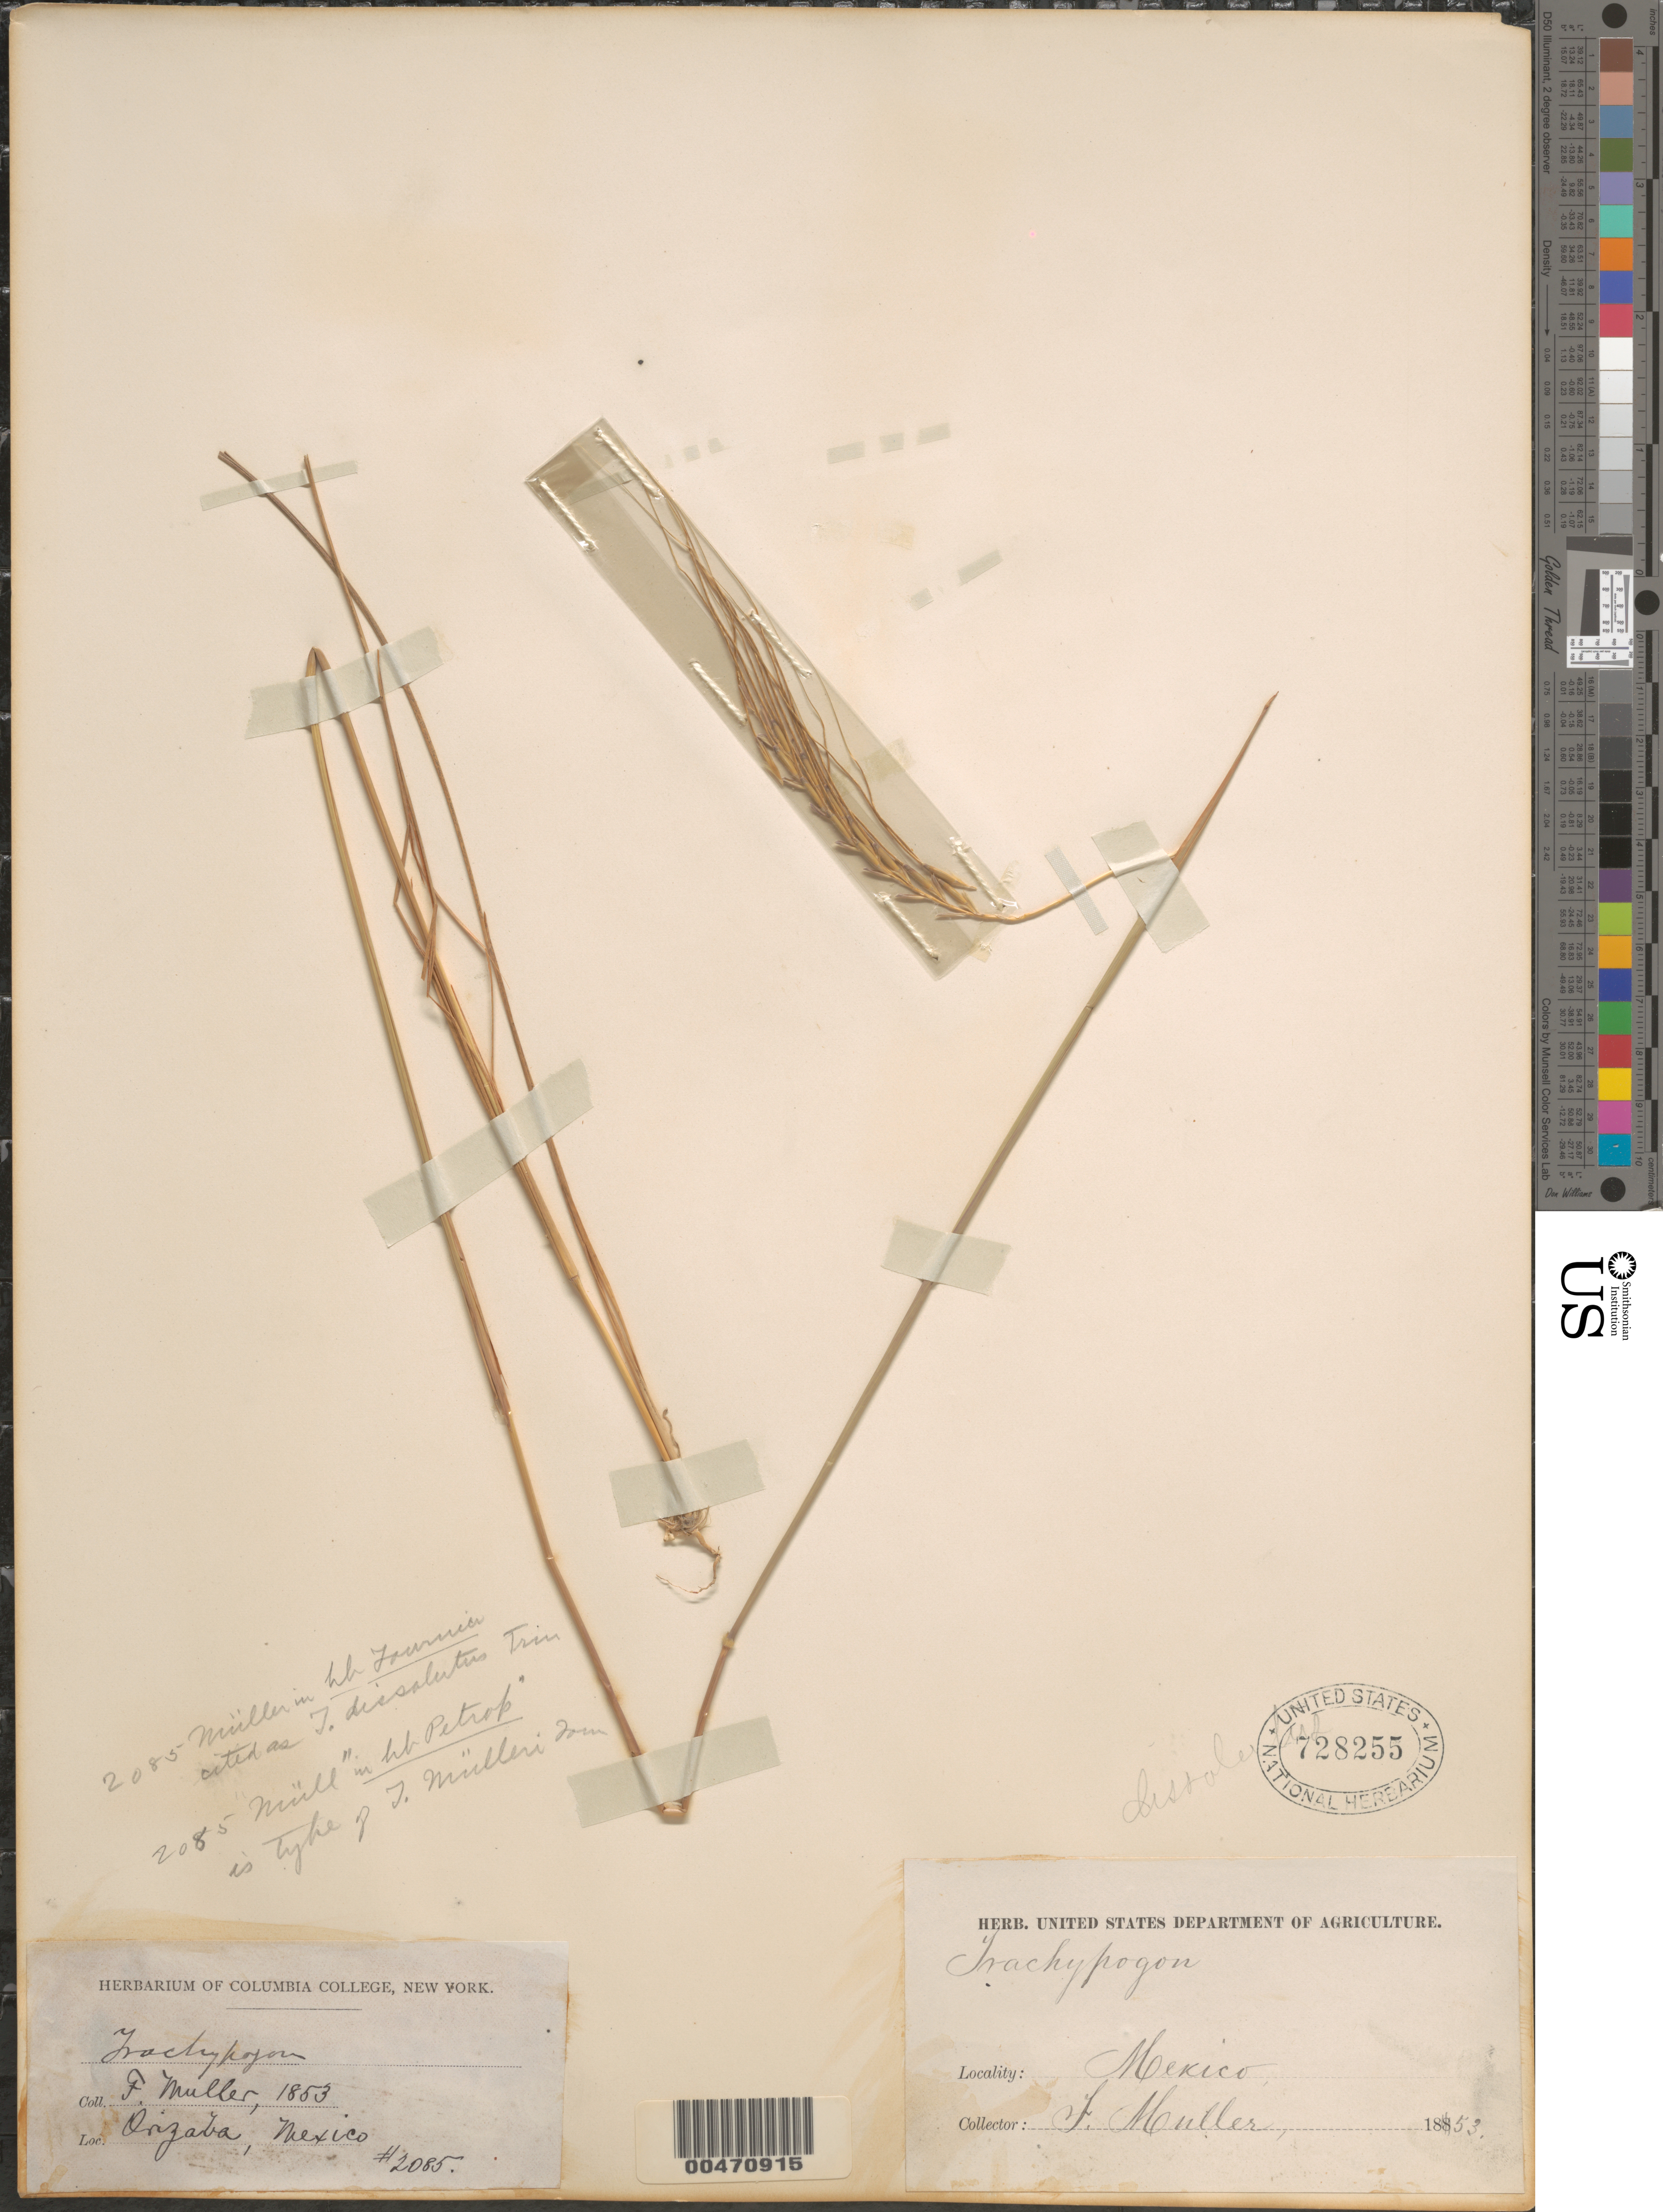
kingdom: Plantae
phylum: Tracheophyta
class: Liliopsida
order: Poales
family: Poaceae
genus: Trachypogon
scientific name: Trachypogon montufari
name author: (Kunth) Nees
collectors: F. Mueller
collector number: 2085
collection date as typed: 1853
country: Mexico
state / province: Veracruz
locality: Orizaba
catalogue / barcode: US 728255